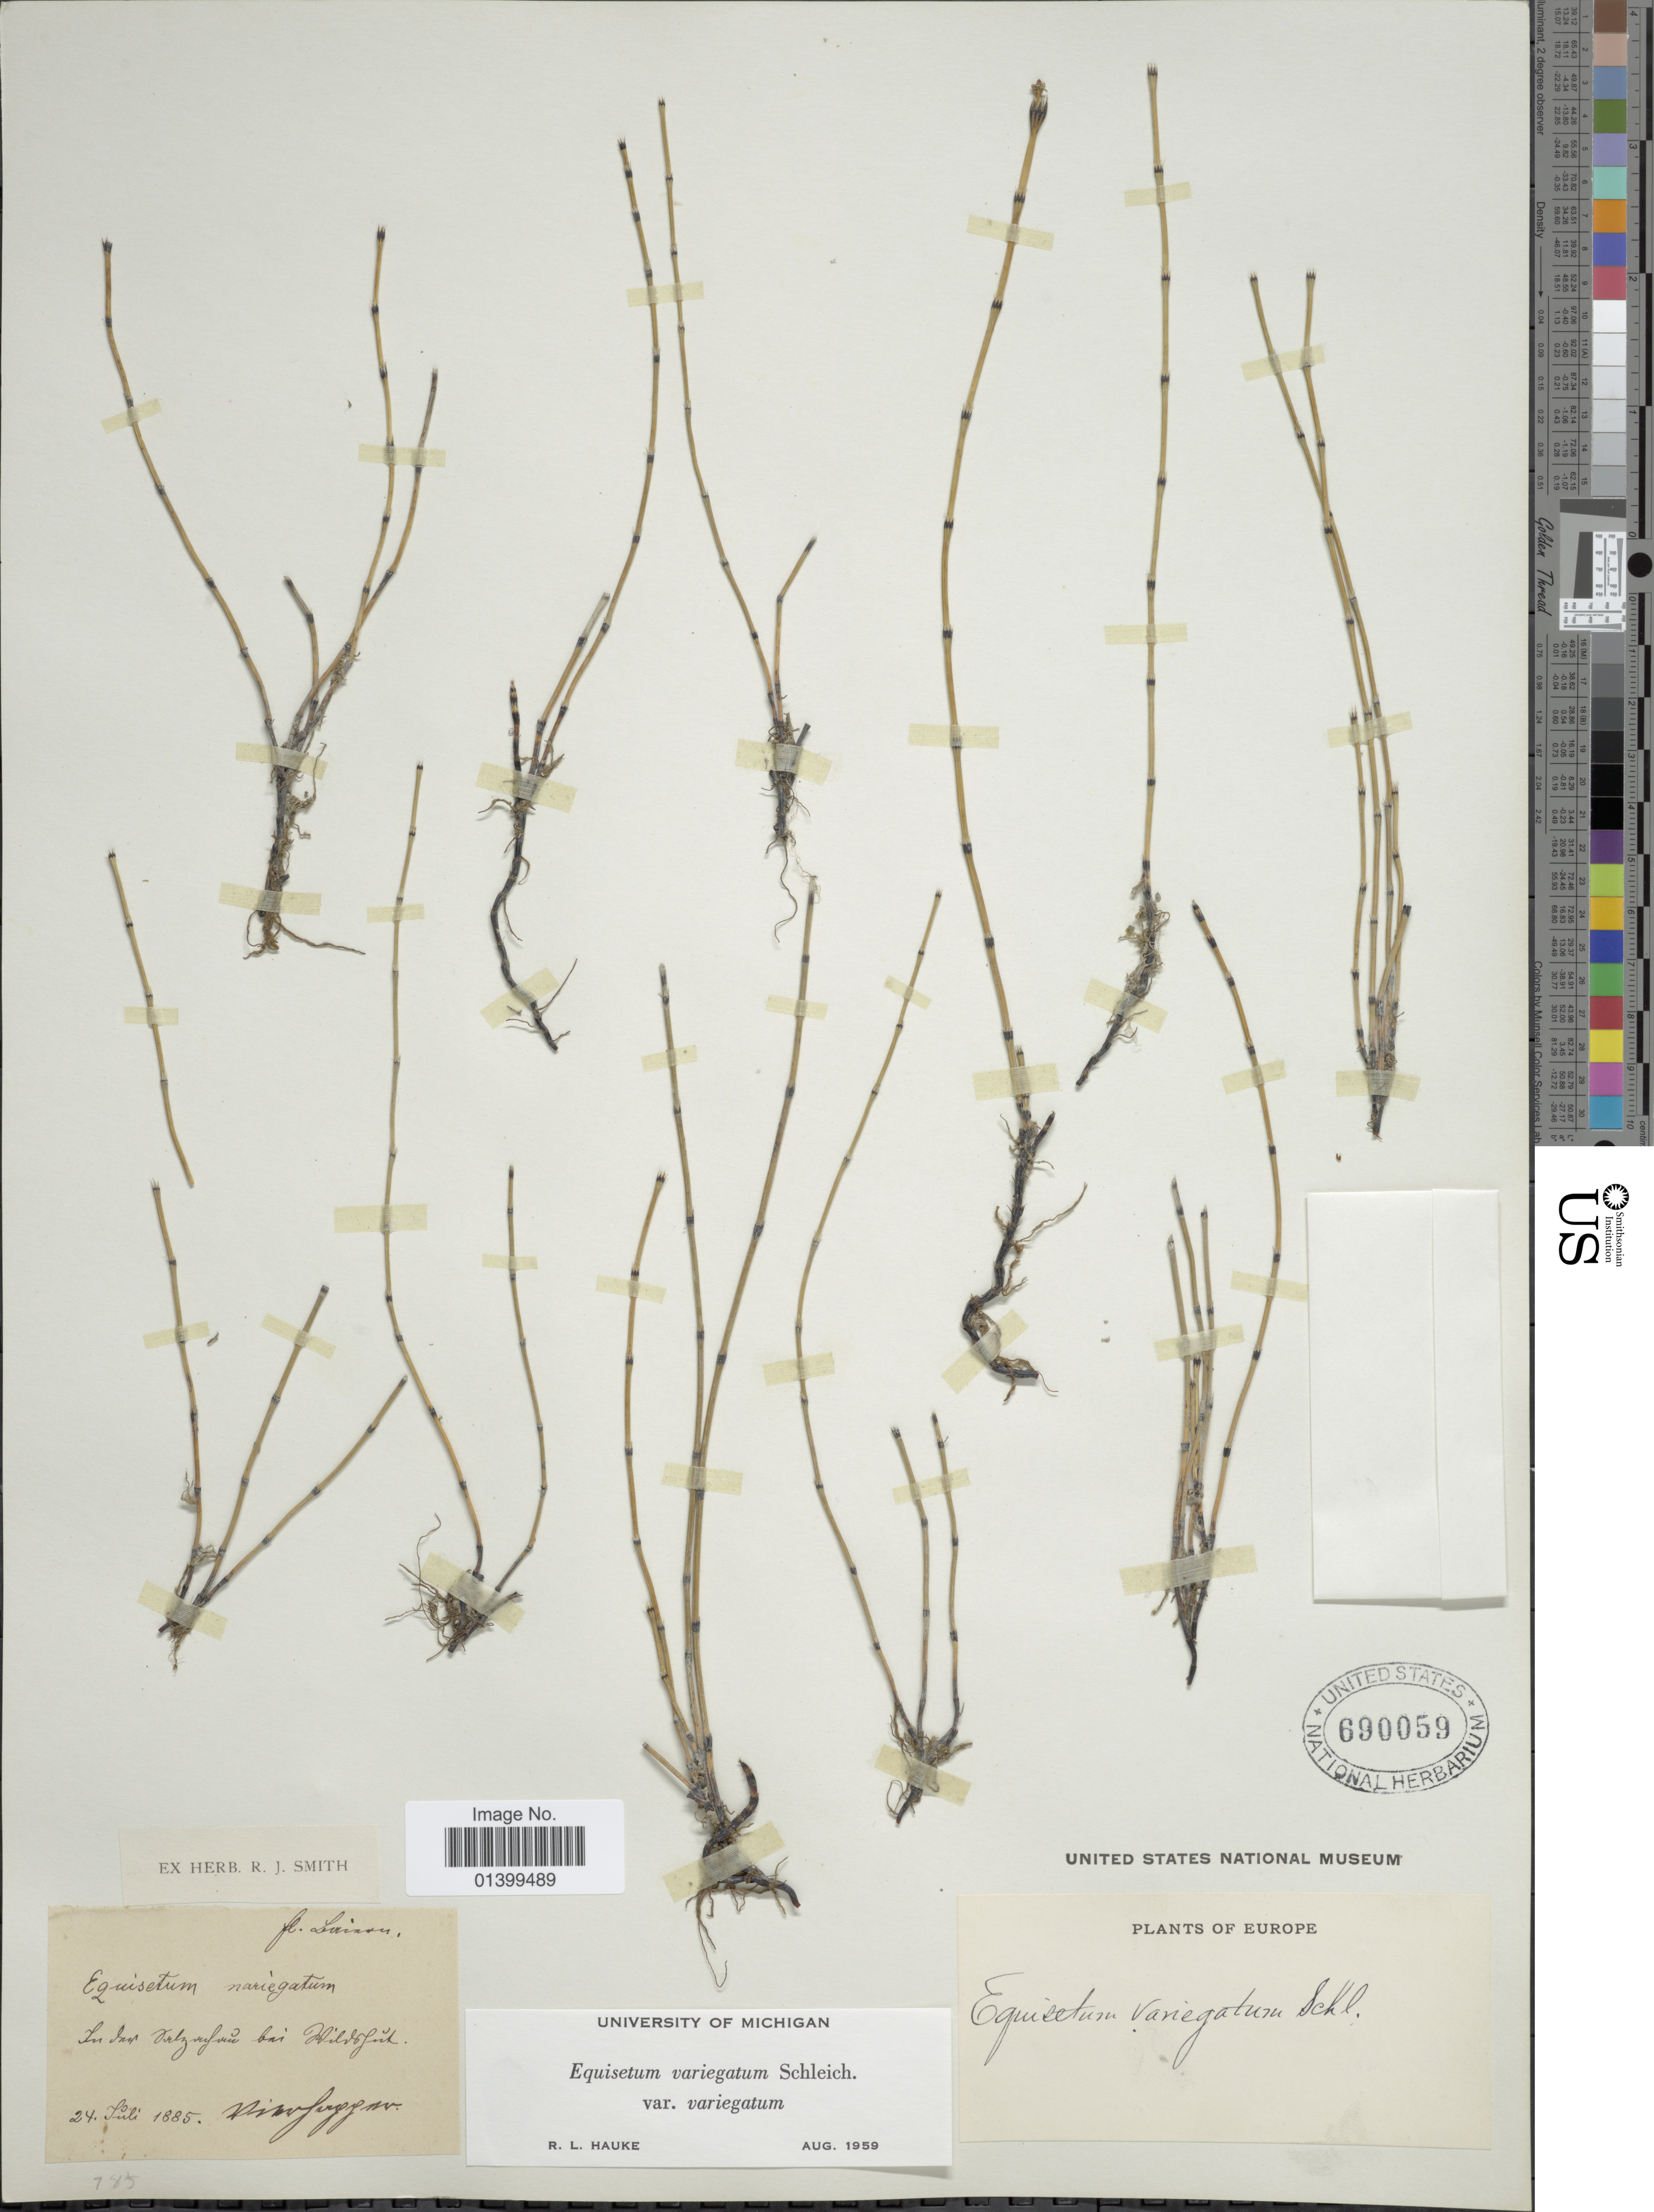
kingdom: Plantae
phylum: Tracheophyta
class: Polypodiopsida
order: Equisetales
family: Equisetaceae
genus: Equisetum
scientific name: Equisetum variegatum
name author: Schleich. ex F. Weber & D. Mohr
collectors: F. Vierhapper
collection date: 1885-07-24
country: Austria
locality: Plants of Europe. In der Salzachau bei Wildshut.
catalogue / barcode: US 690059